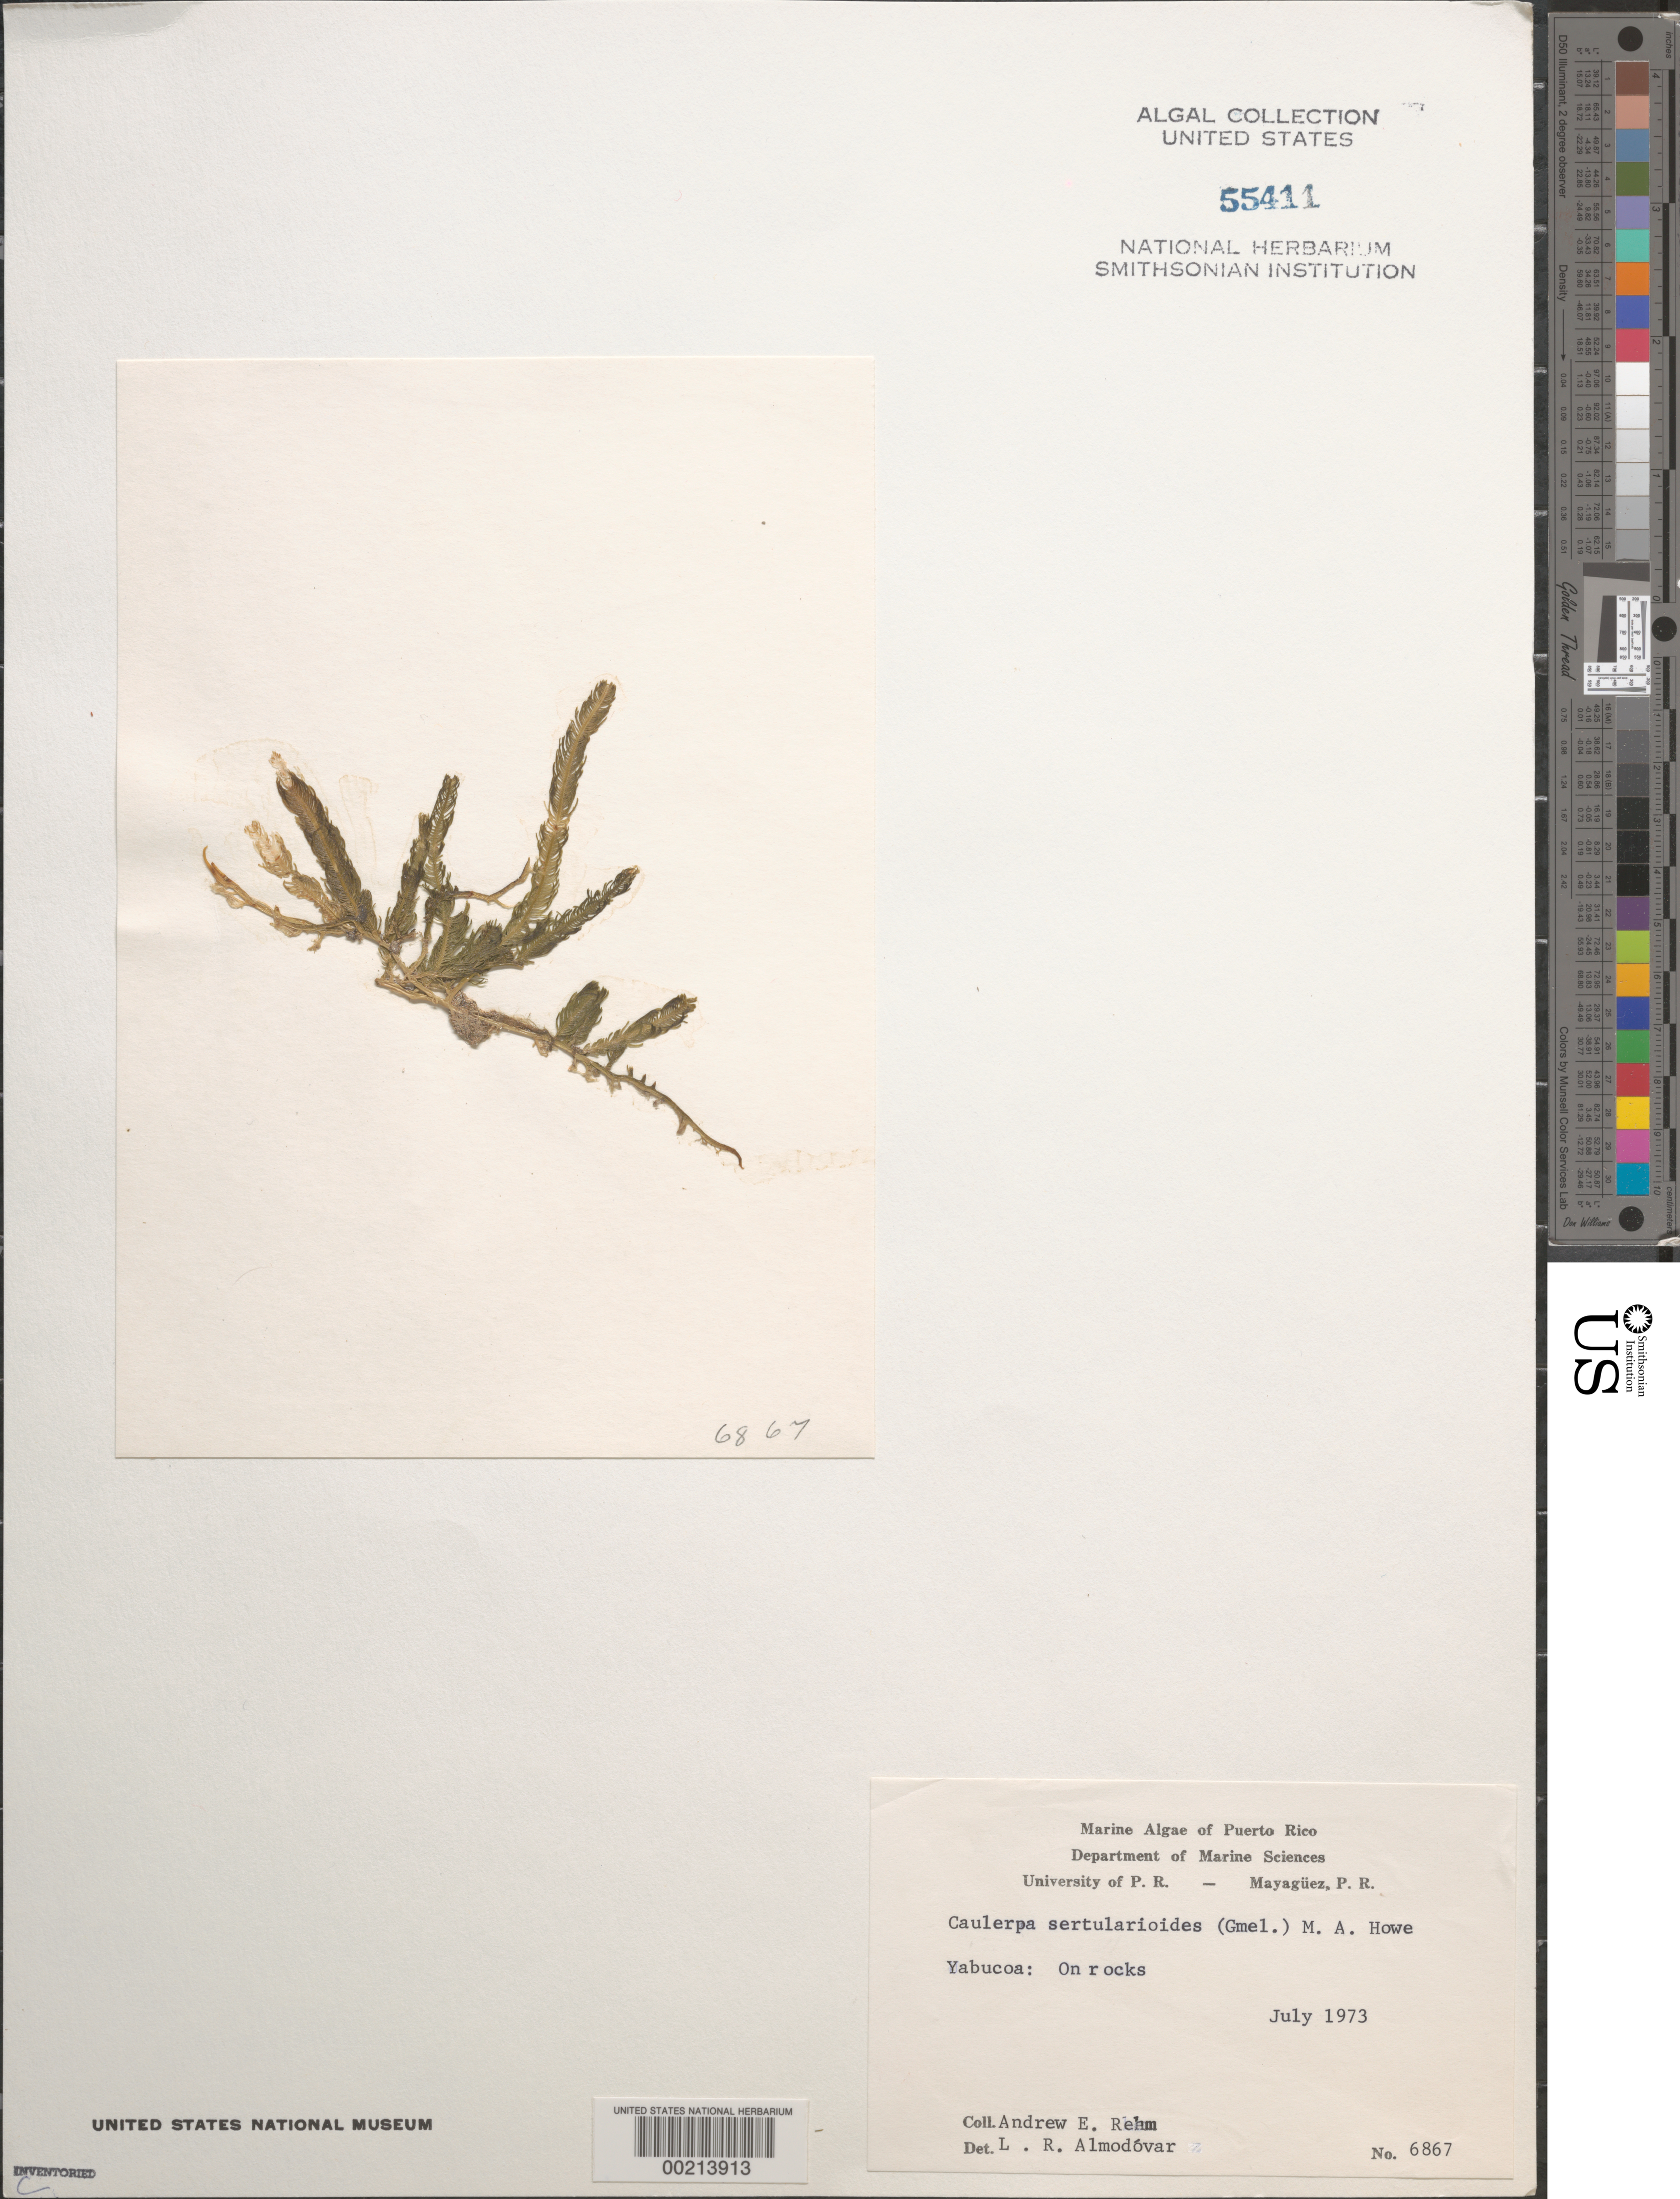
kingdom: Plantae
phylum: Chlorophyta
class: Ulvophyceae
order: Bryopsidales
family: Caulerpaceae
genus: Caulerpa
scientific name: Caulerpa sertularioides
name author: (S.G. Gmel.) M. Howe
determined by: Almodovar, L. R.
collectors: A. Rehm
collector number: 6867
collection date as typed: Jul 1973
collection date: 1973-07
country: Puerto Rico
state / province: Yabucoa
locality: Yabucoa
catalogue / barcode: US 55411